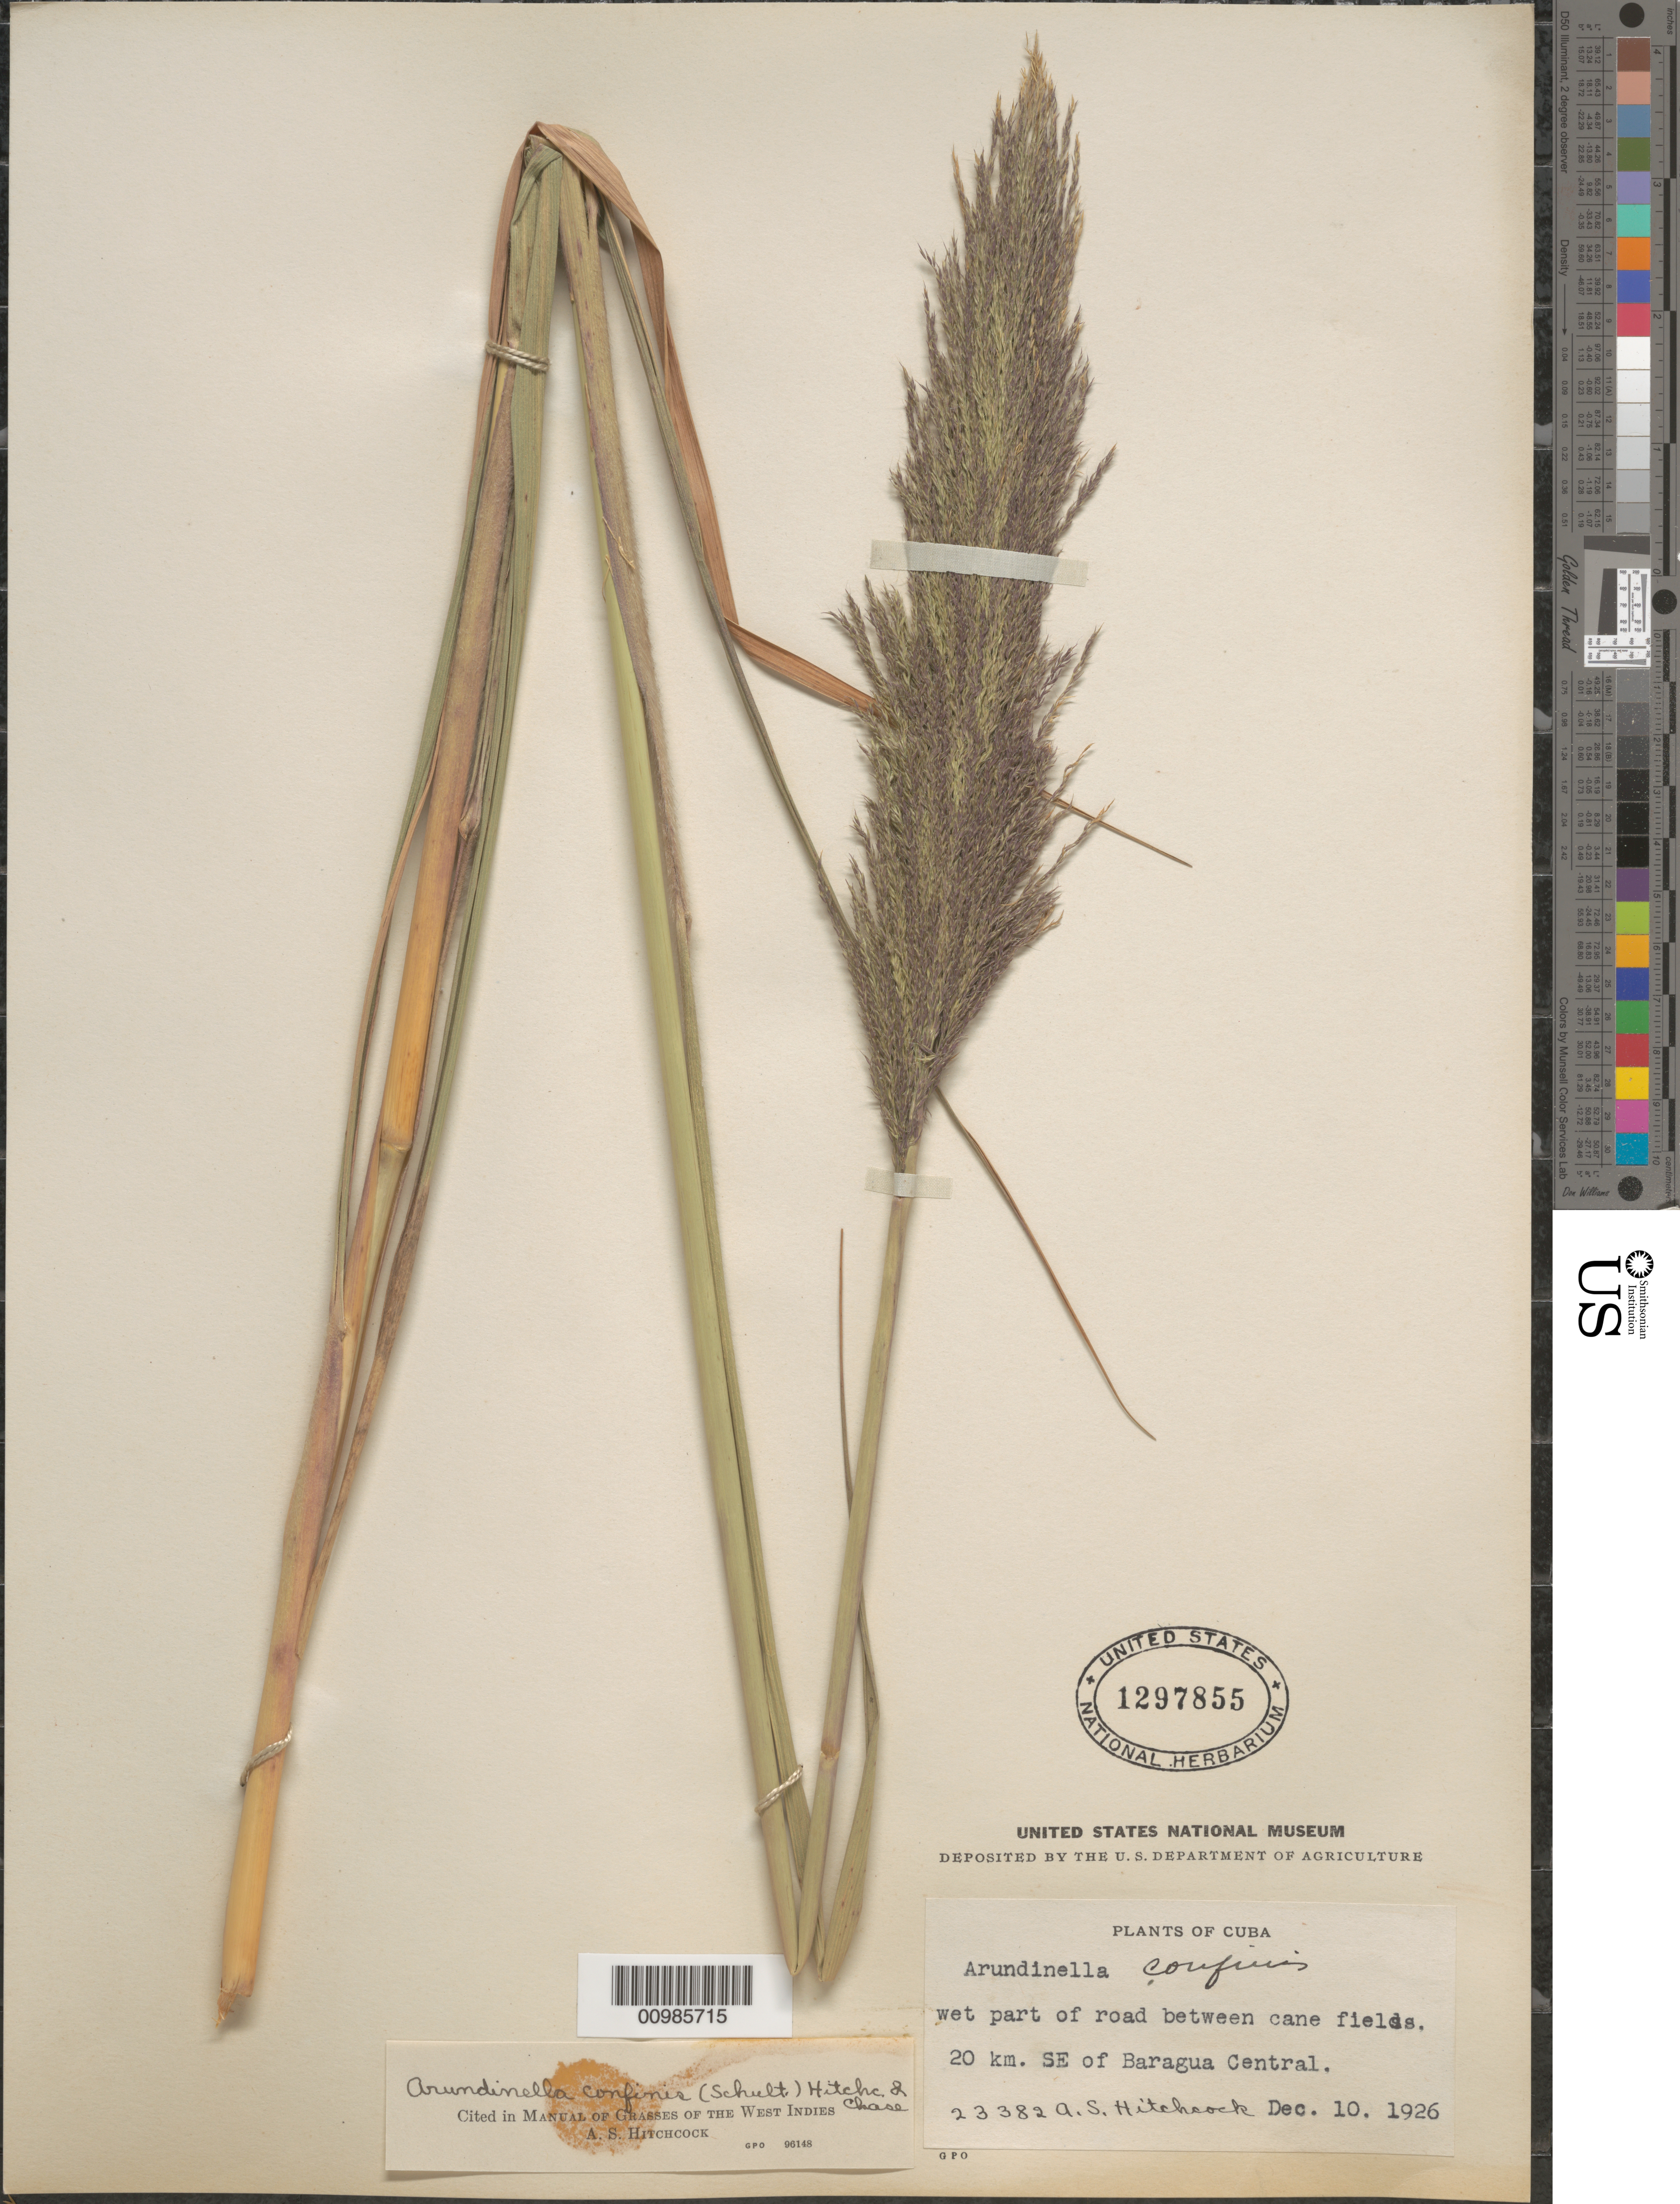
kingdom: Plantae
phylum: Tracheophyta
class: Liliopsida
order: Poales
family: Poaceae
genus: Arundinella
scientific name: Arundinella hispida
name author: (Humb. & Bonpl. ex Willd.) Kuntze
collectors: A. S. Hitchcock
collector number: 23382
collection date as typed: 10 Dec 1926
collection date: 1926-12-10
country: Cuba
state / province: Camagüey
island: Cuba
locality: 20 km SE of Baragua Central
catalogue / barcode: US 1297855